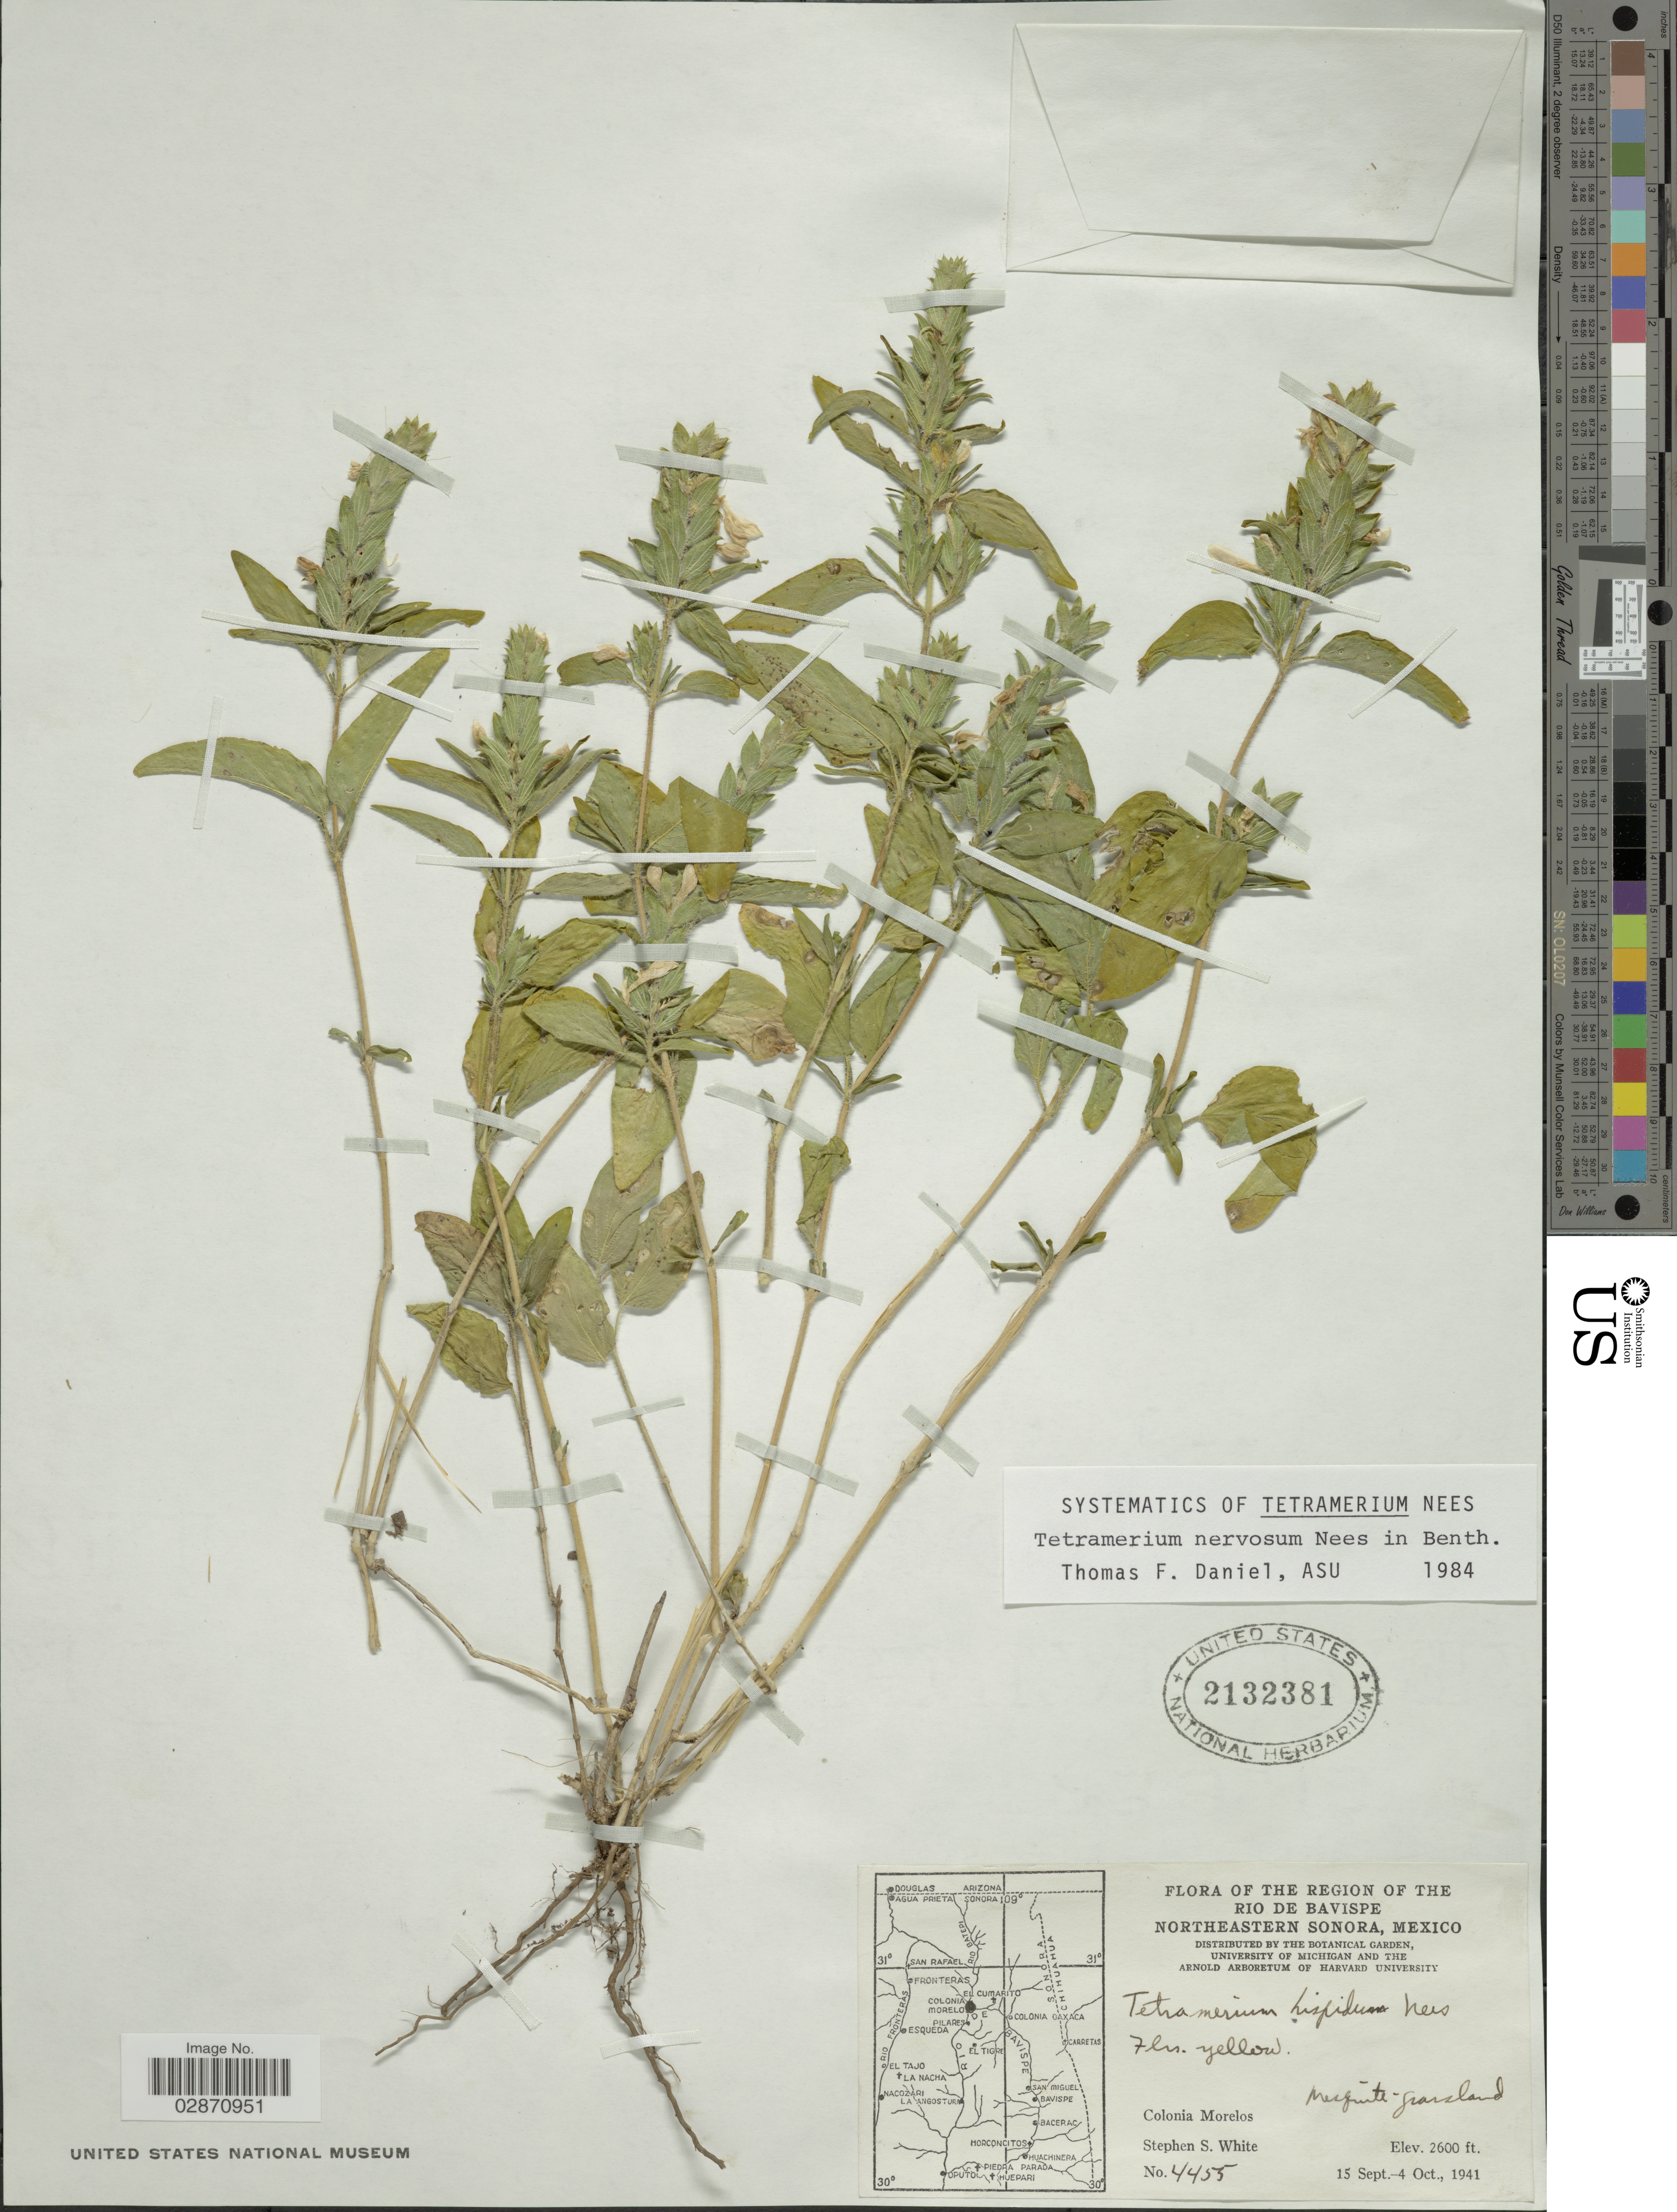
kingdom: Plantae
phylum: Tracheophyta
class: Magnoliopsida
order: Lamiales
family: Acanthaceae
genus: Tetramerium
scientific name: Tetramerium nervosum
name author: Nees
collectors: S. S. White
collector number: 4455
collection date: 1941-09-15/1941-10-04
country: Mexico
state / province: Morelos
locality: The Region of the Rio de Bavispe, Colonia Morelos.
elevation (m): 792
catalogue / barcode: US 2132381